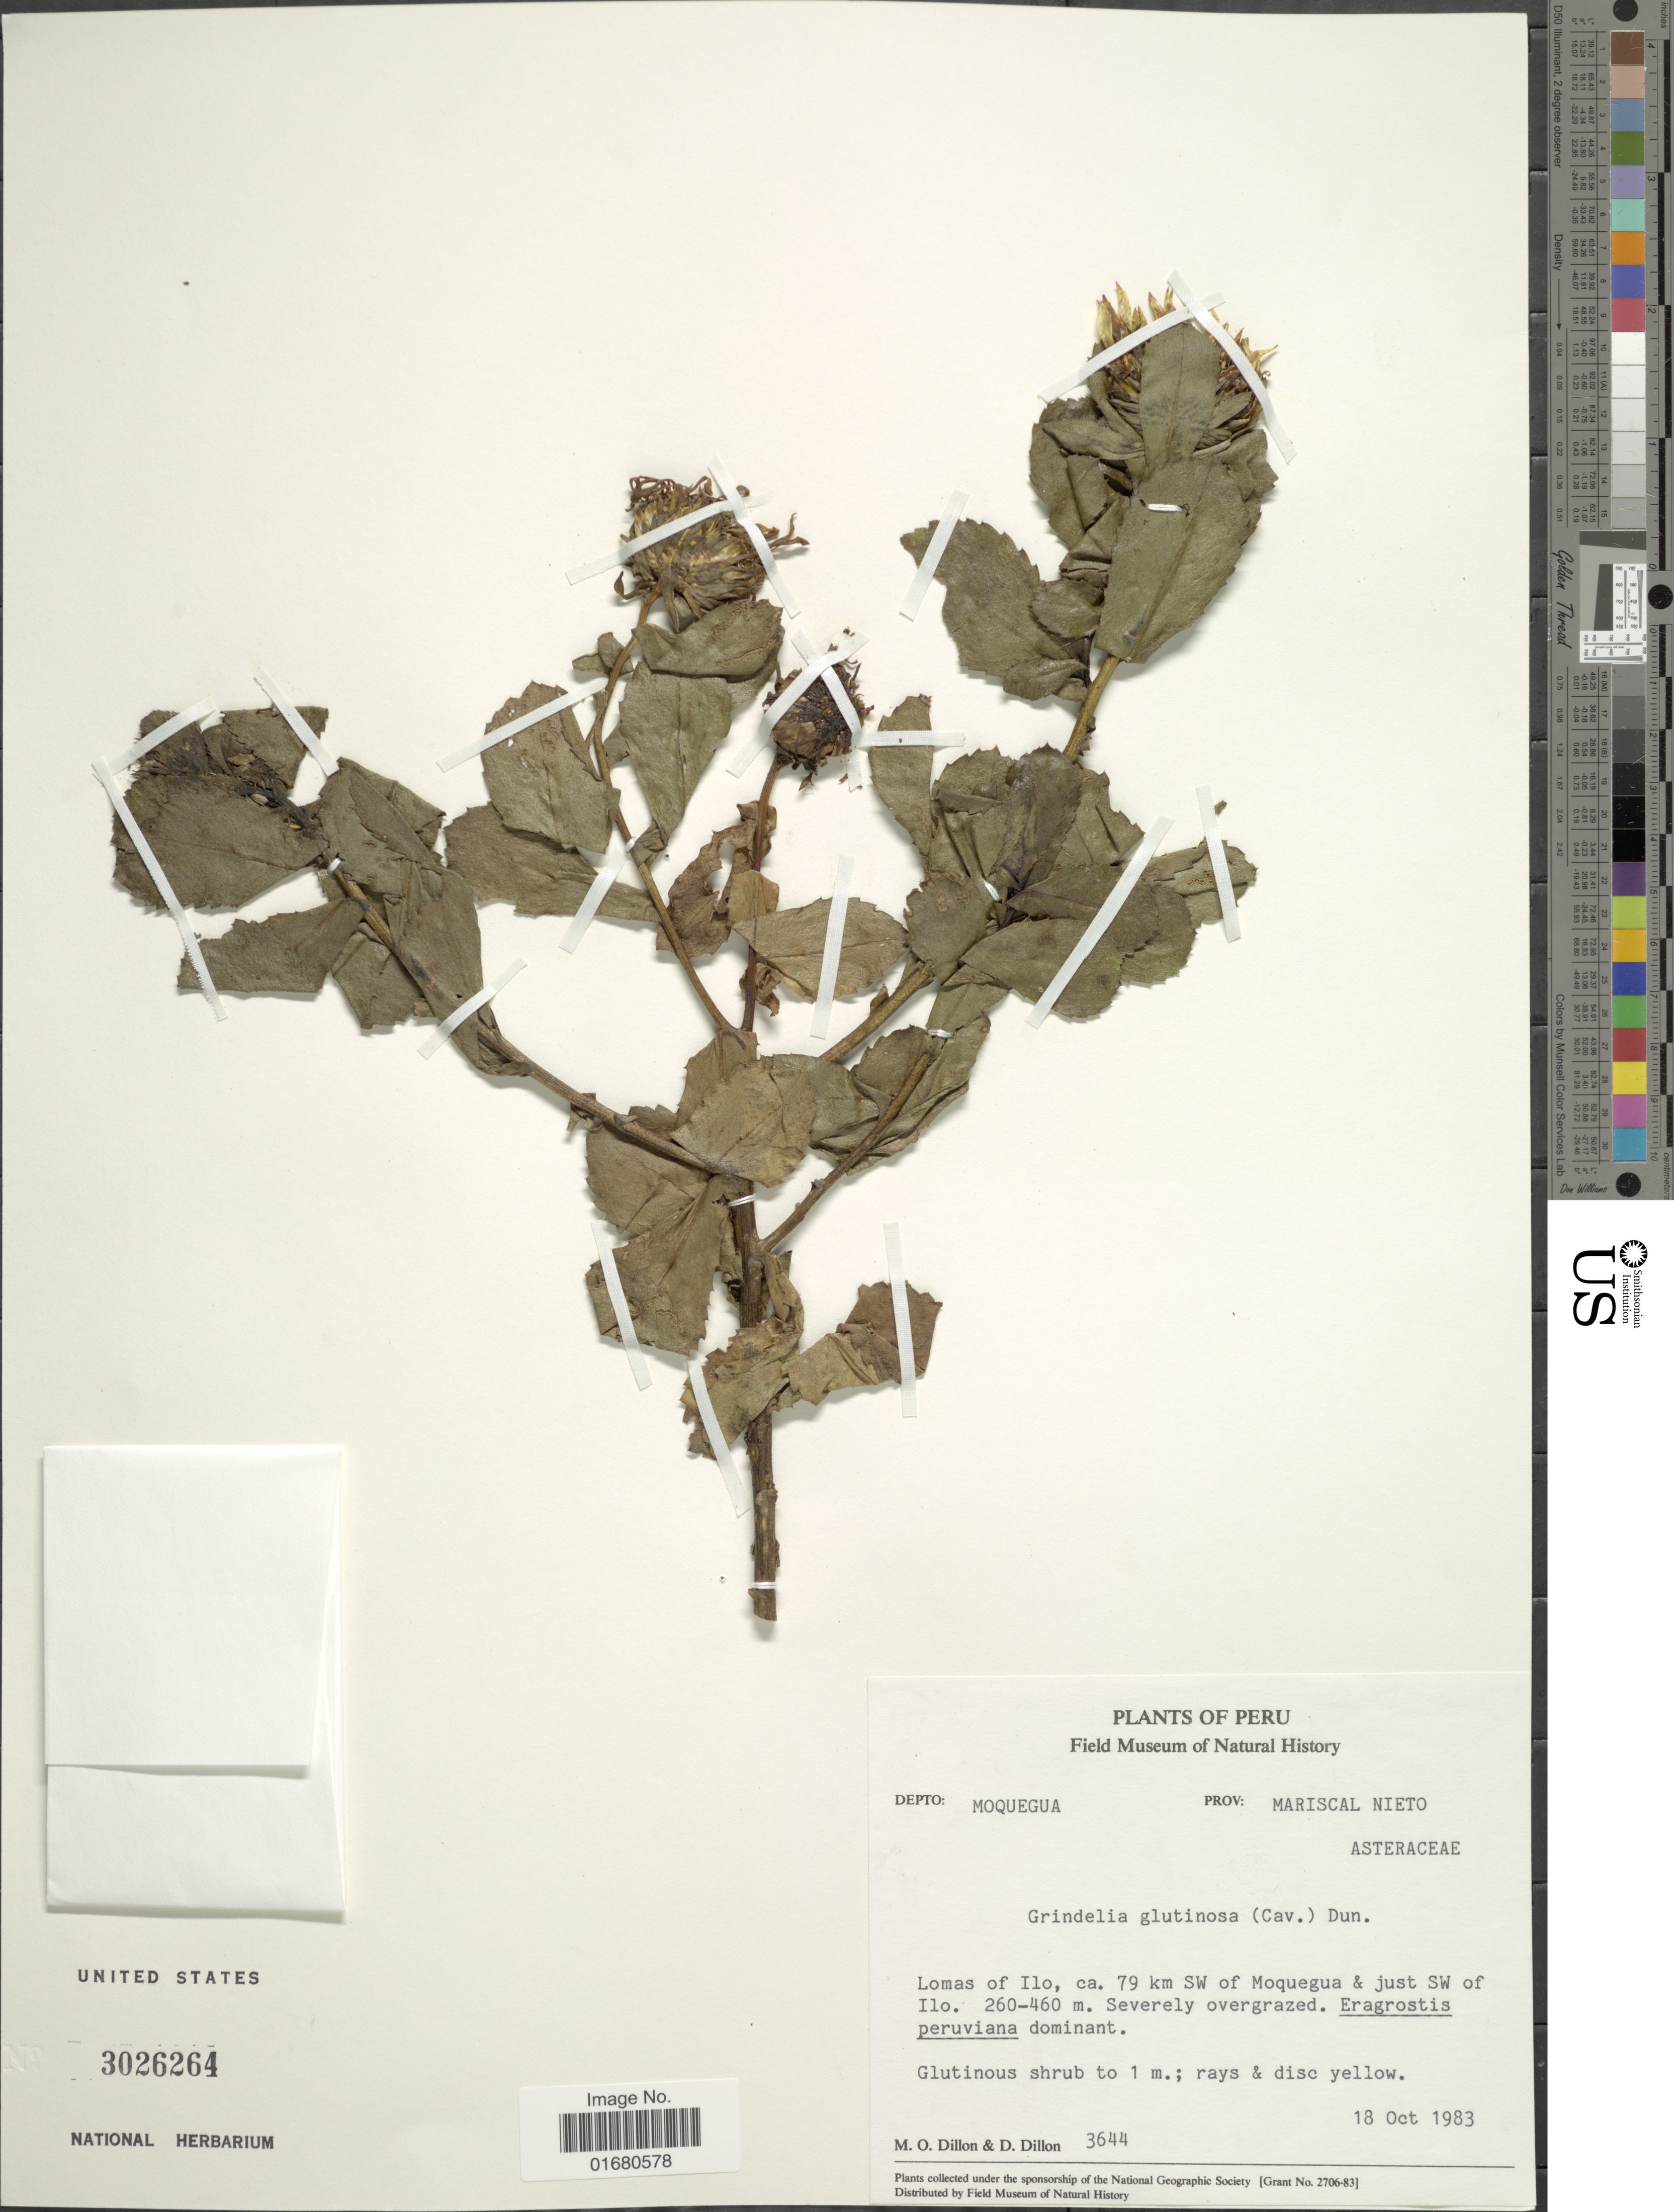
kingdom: Plantae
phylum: Tracheophyta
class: Magnoliopsida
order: Asterales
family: Asteraceae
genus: Grindelia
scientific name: Grindelia glutinosa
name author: (Cav.) Dunal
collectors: M. O. Dillon & D. Dillon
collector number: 3644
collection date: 1983-10-18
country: Peru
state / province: Moquegua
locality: Depto. Moquegua: Prov. Mariscal Nieto, Lomas of Ilo, ca. 79 km SW of Moquegua & just SE of Ilo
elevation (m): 260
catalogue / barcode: US 3026264